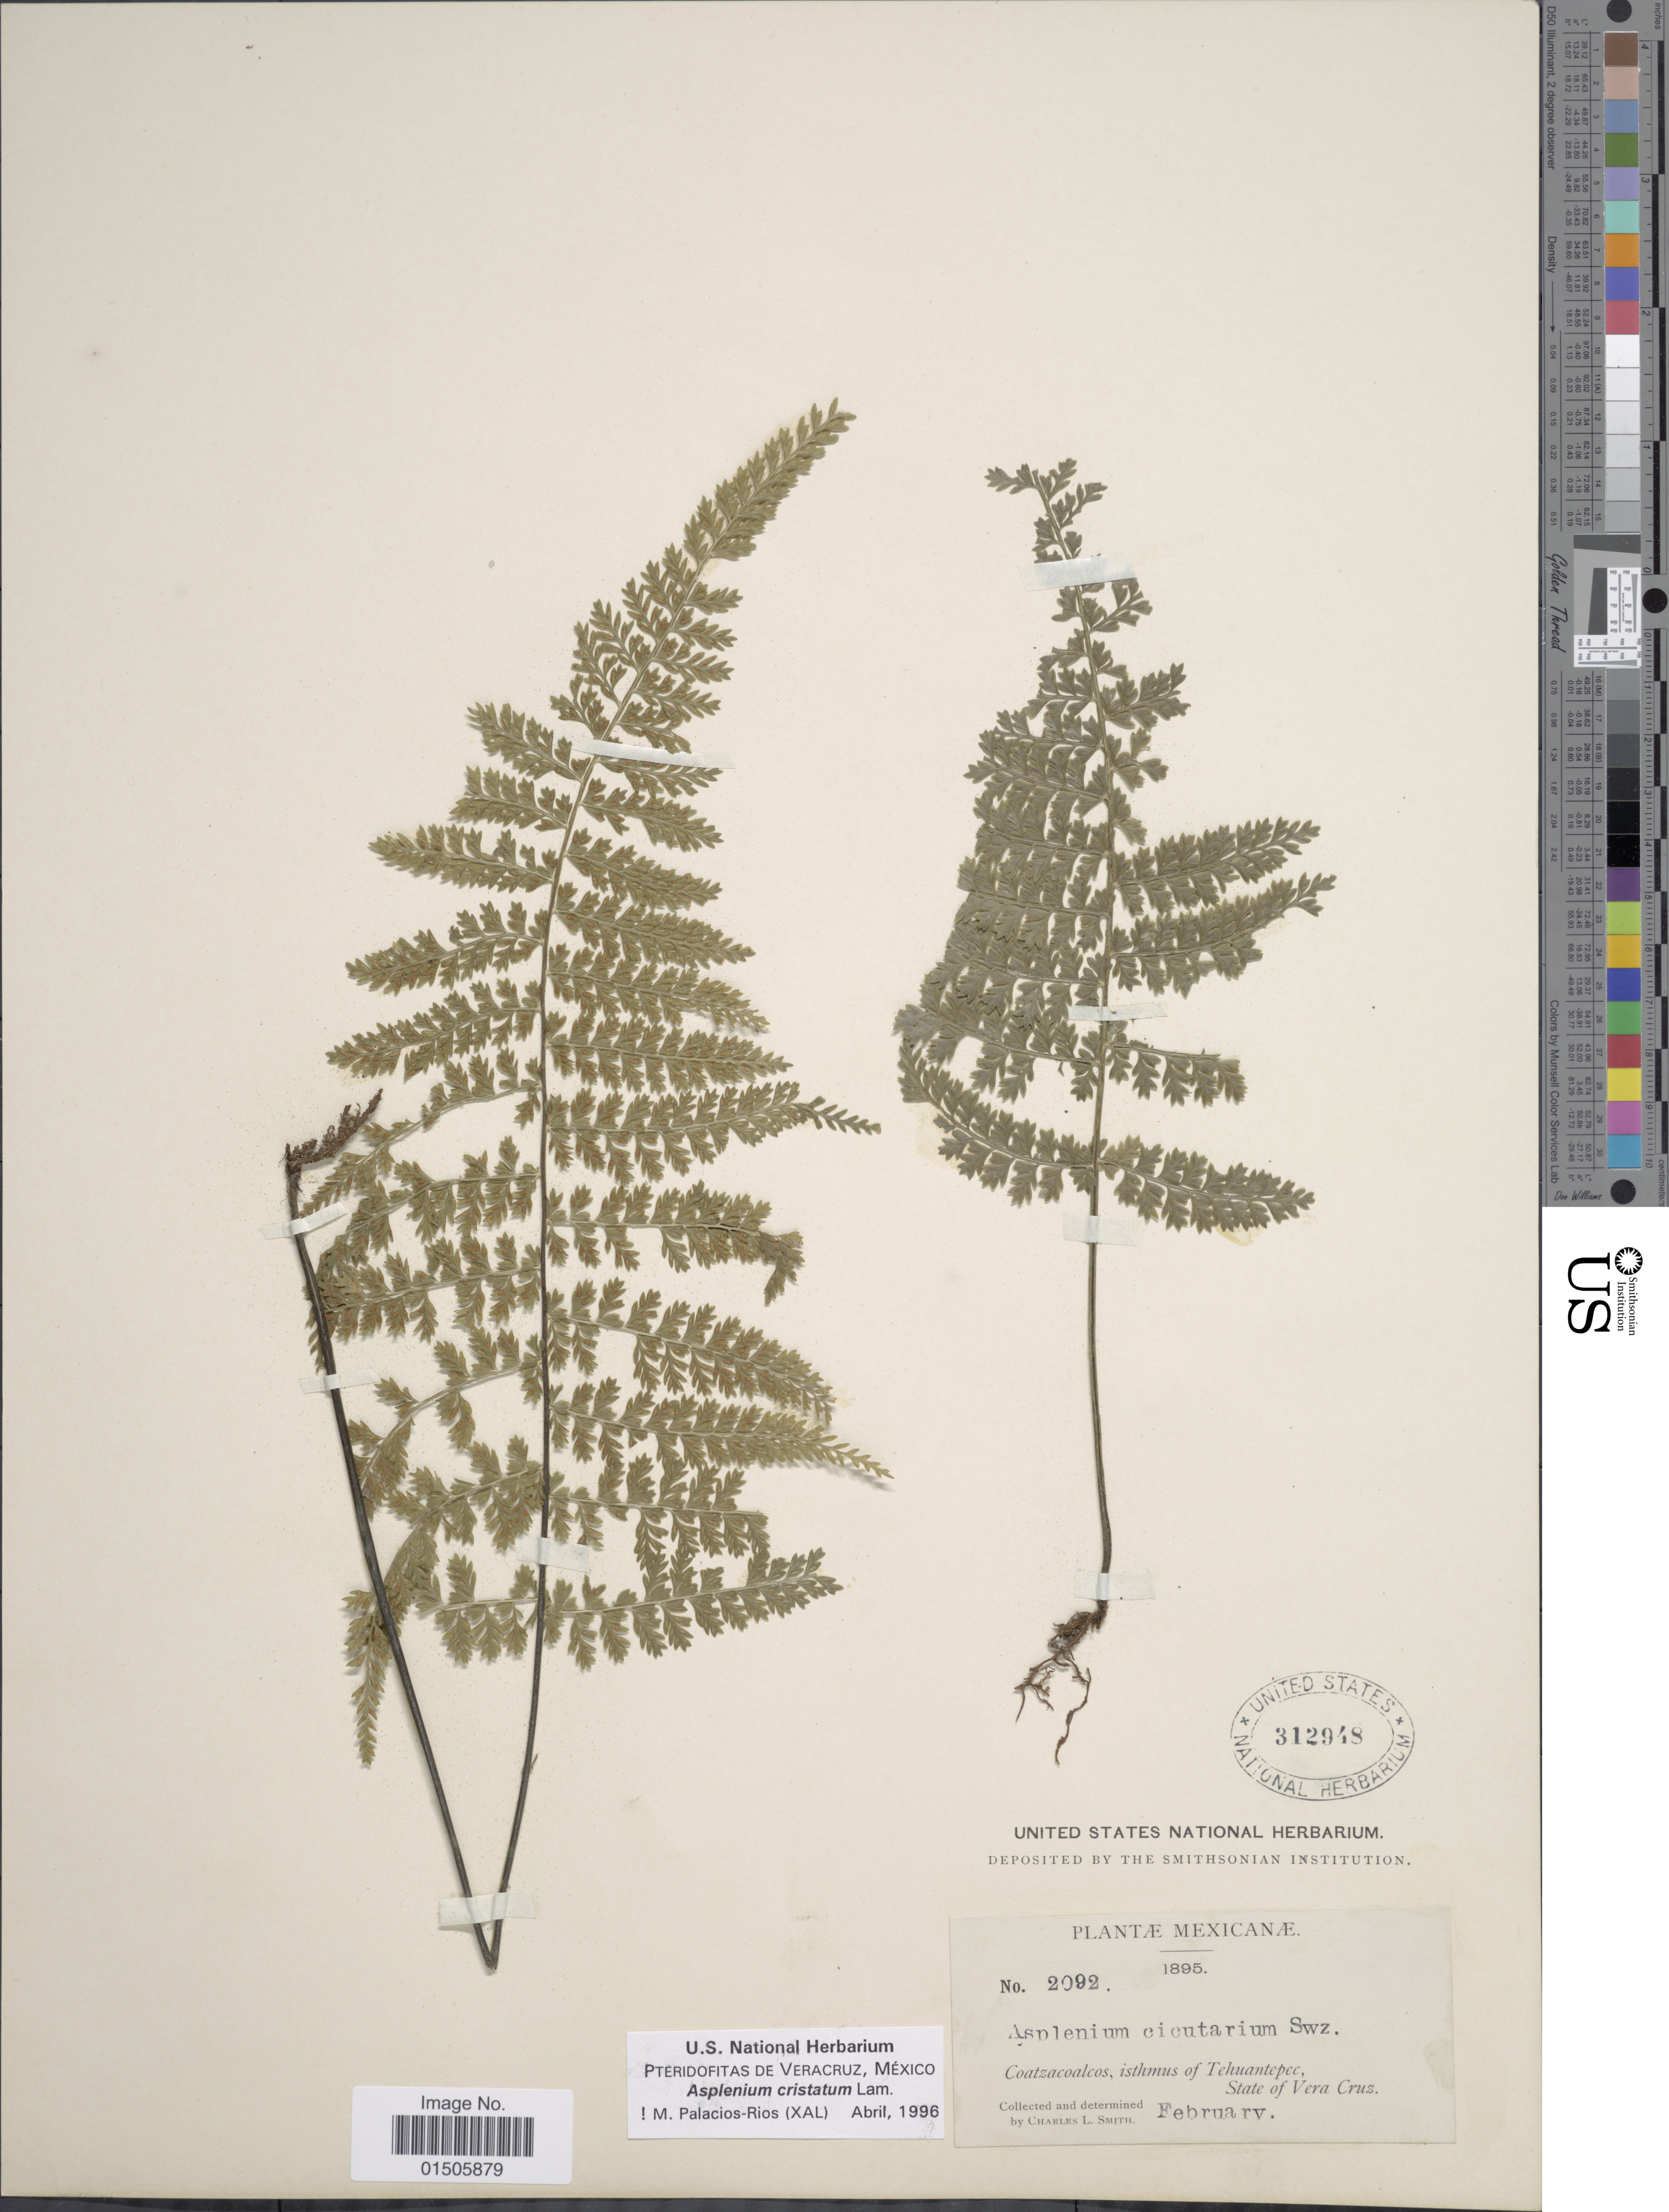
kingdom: Plantae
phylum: Tracheophyta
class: Polypodiopsida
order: Polypodiales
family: Aspleniaceae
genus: Asplenium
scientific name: Asplenium cristatum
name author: Lam.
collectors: C. L. Smith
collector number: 2092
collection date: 1895-02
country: Mexico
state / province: Veracruz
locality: Coatzacoalcos, isthmus of Tehuantepec. State of Vera Cruz.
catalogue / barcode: US 312948